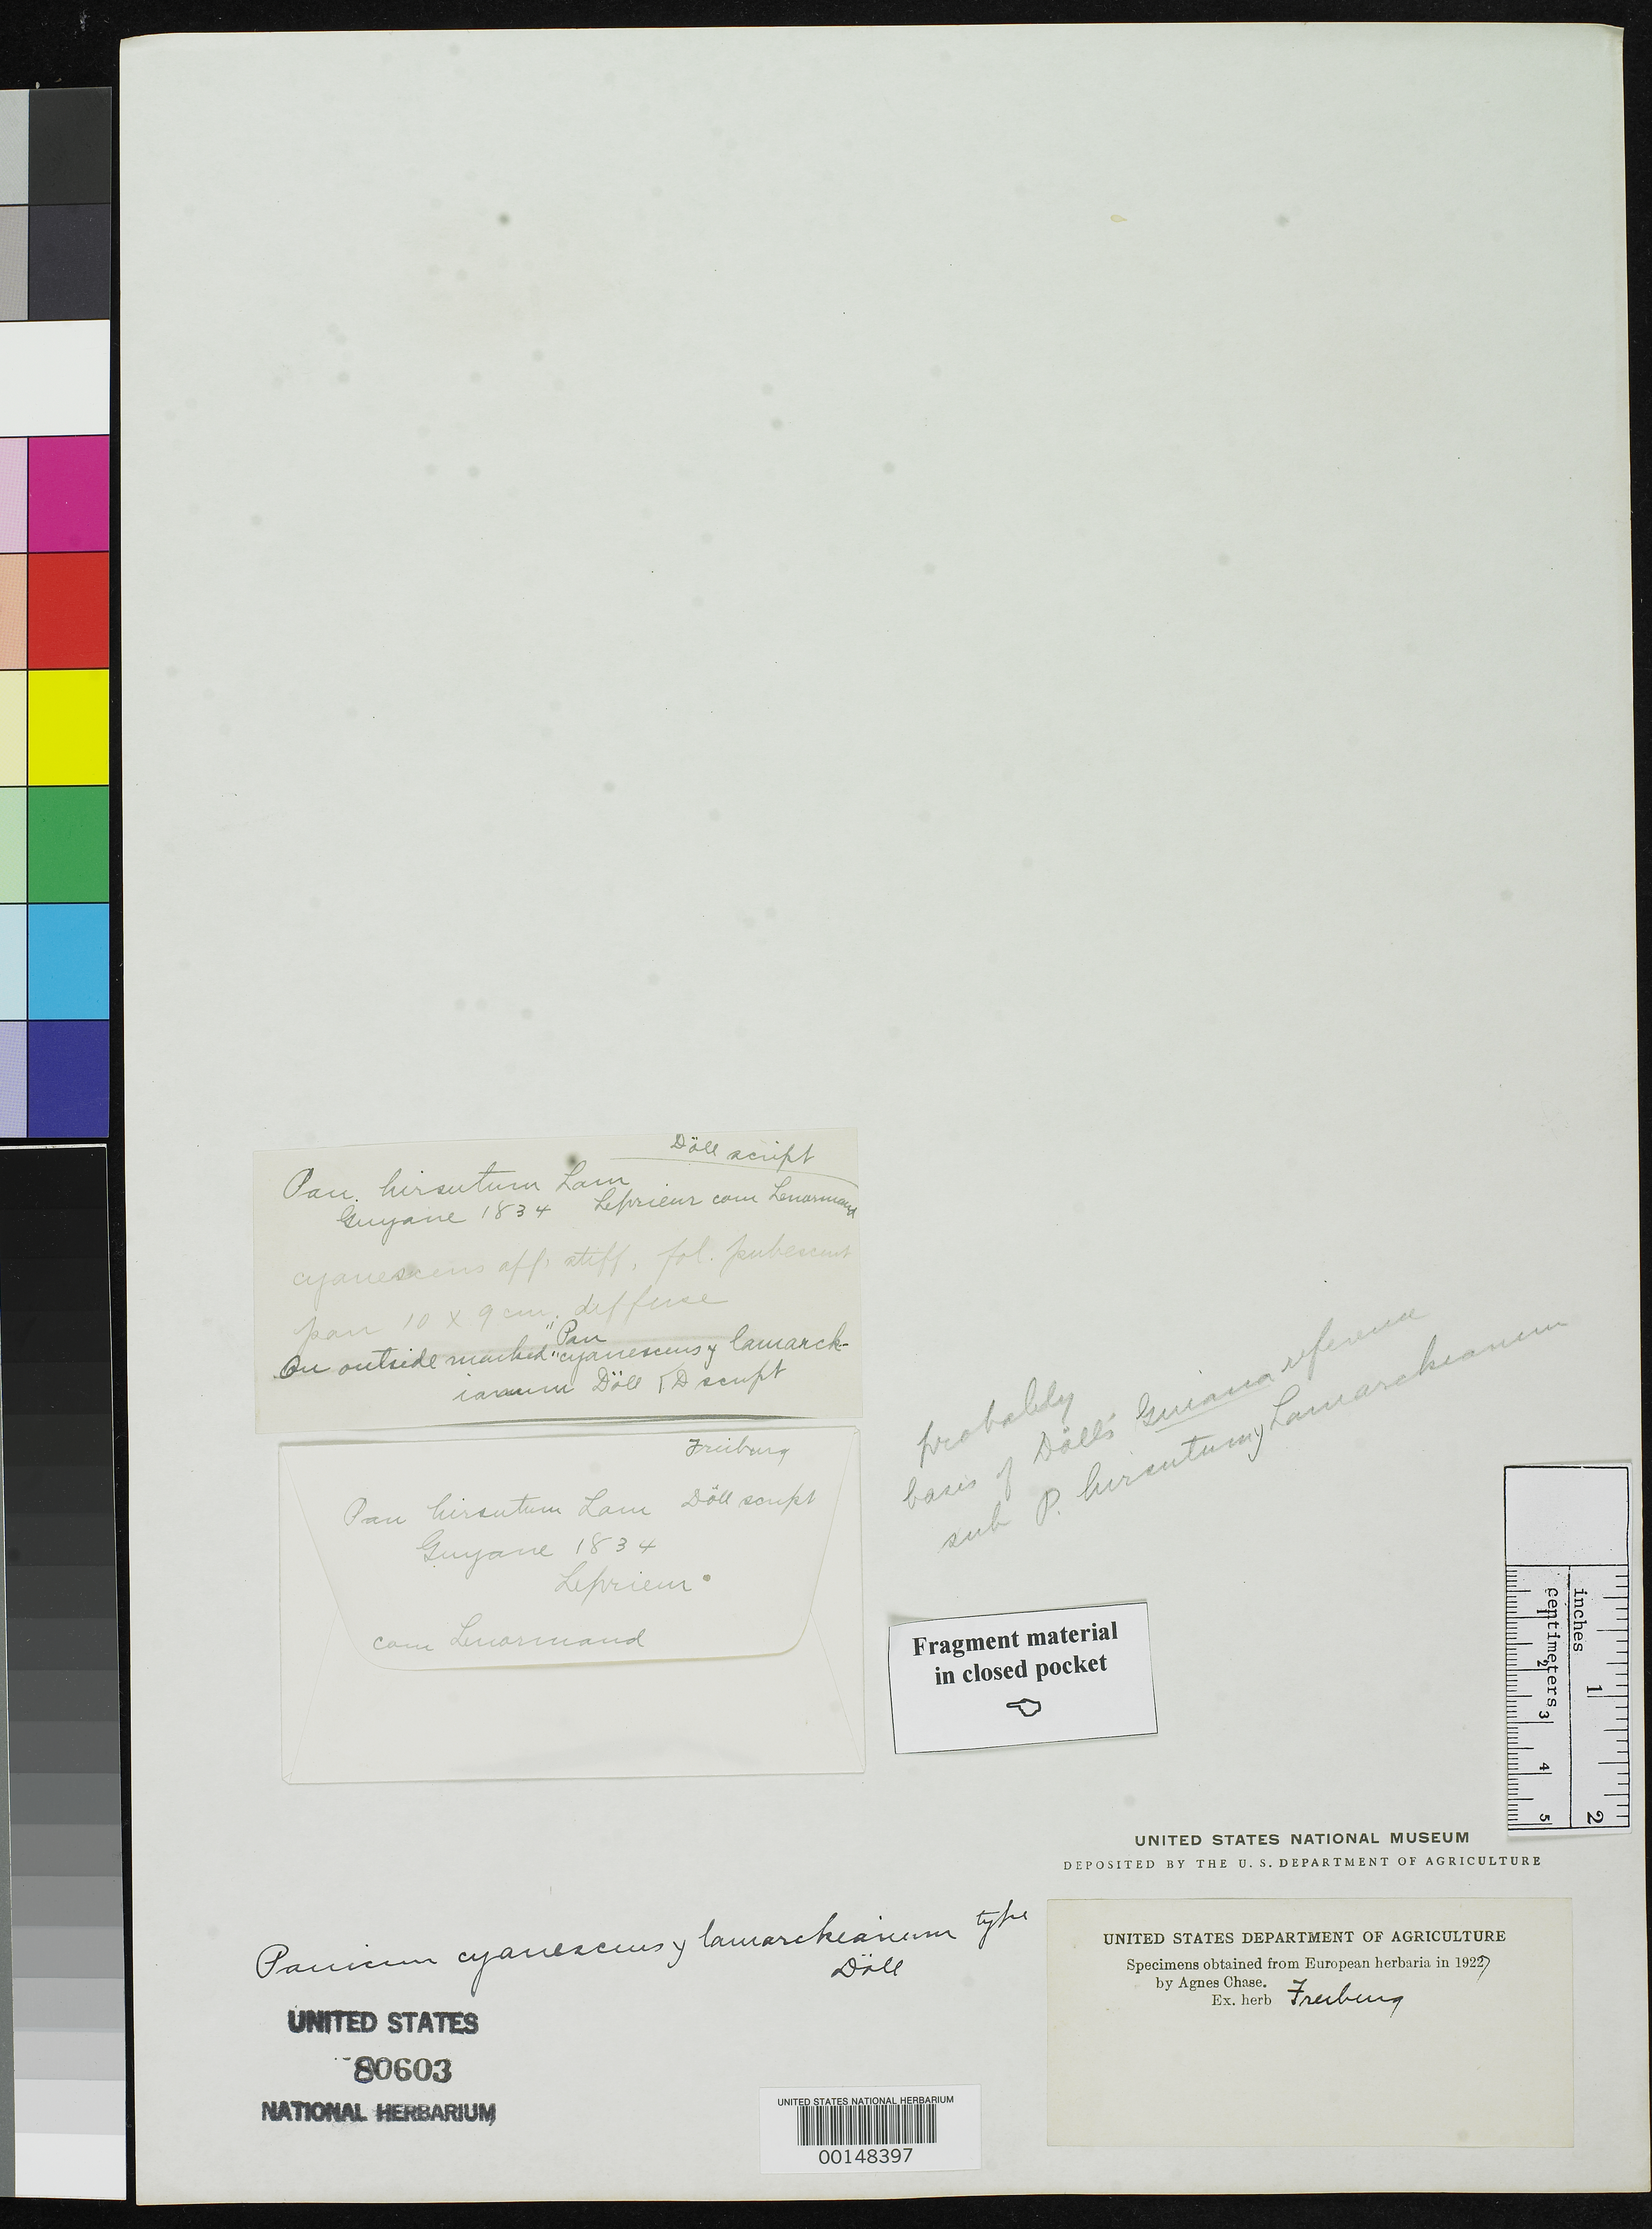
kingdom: Plantae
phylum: Tracheophyta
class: Liliopsida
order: Poales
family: Poaceae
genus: Panicum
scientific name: Panicum cyanescens var. lamarckianum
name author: Döll in Mart.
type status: Type Fragment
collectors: F. M. R. Leprieur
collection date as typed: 1834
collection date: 1834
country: French Guiana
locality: Guyane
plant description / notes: Fragmentary material of type specimen ex herb. Freiburg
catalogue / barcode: US 80603